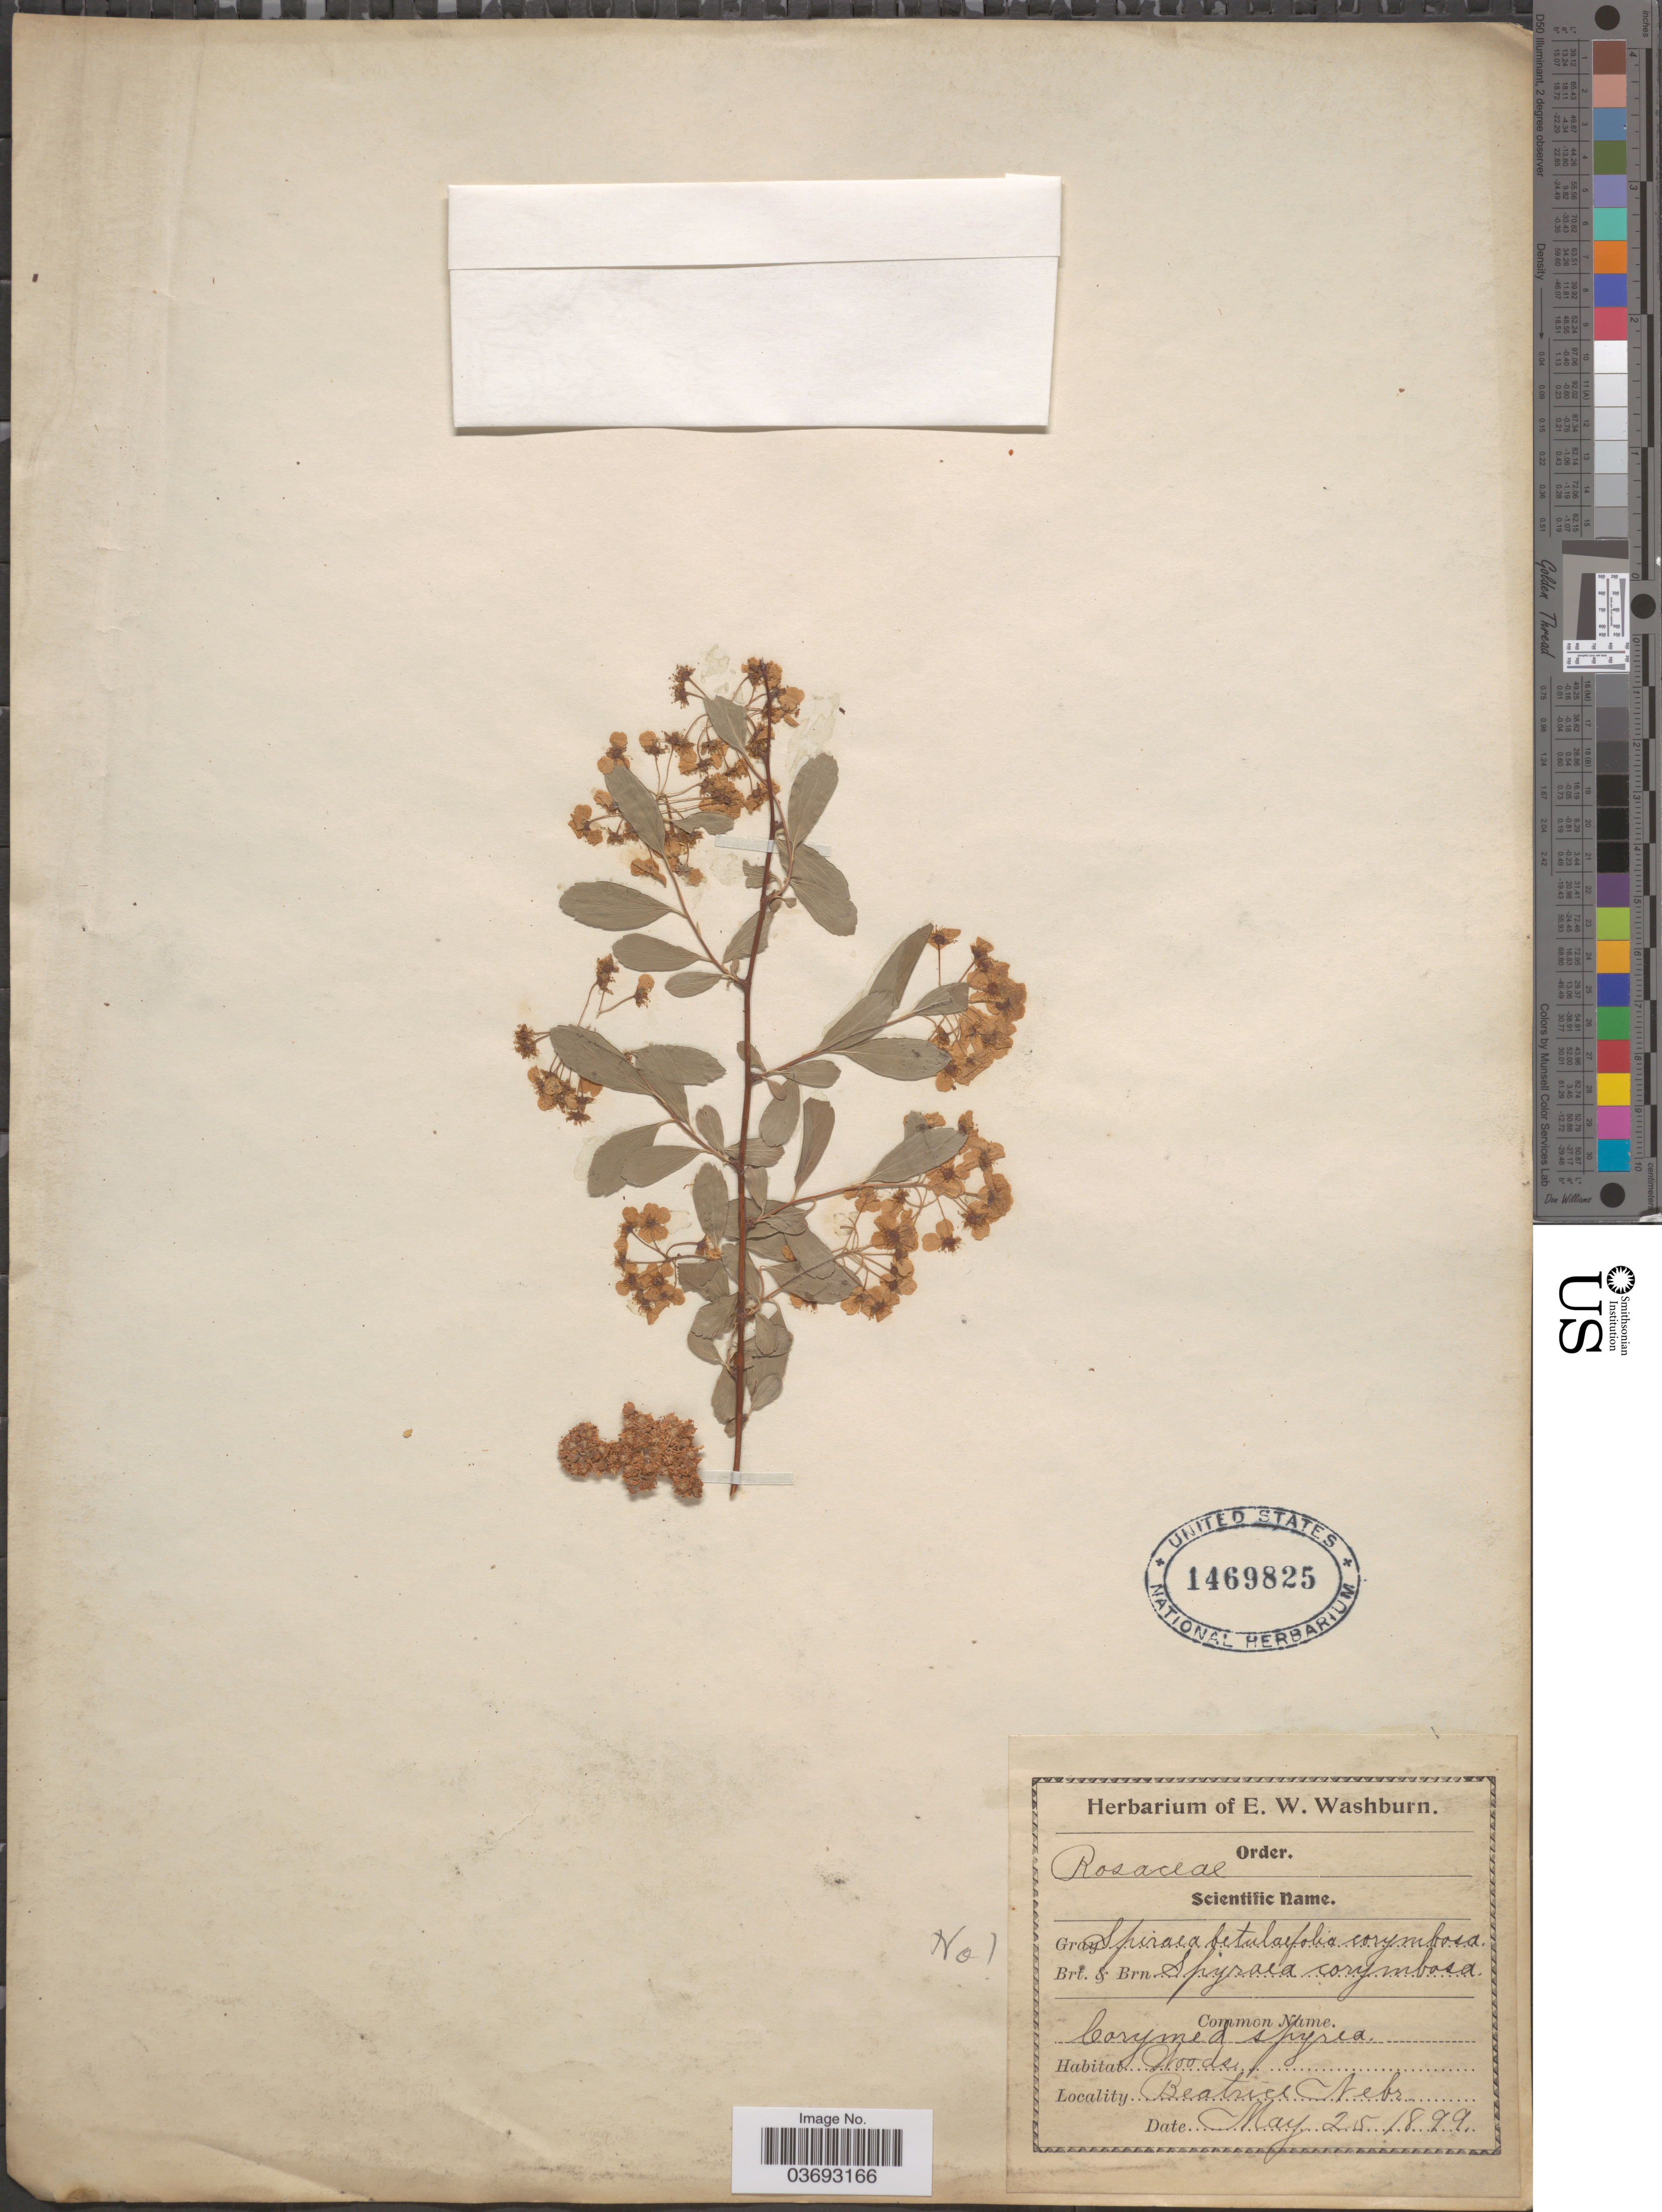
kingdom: Plantae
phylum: Tracheophyta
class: Magnoliopsida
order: Rosales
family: Rosaceae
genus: Spiraea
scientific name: Spiraea sp.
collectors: ex herb. E. W. Washburn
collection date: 1899-05-25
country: United States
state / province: Nebraska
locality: Beatrice.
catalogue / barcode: US 1469825